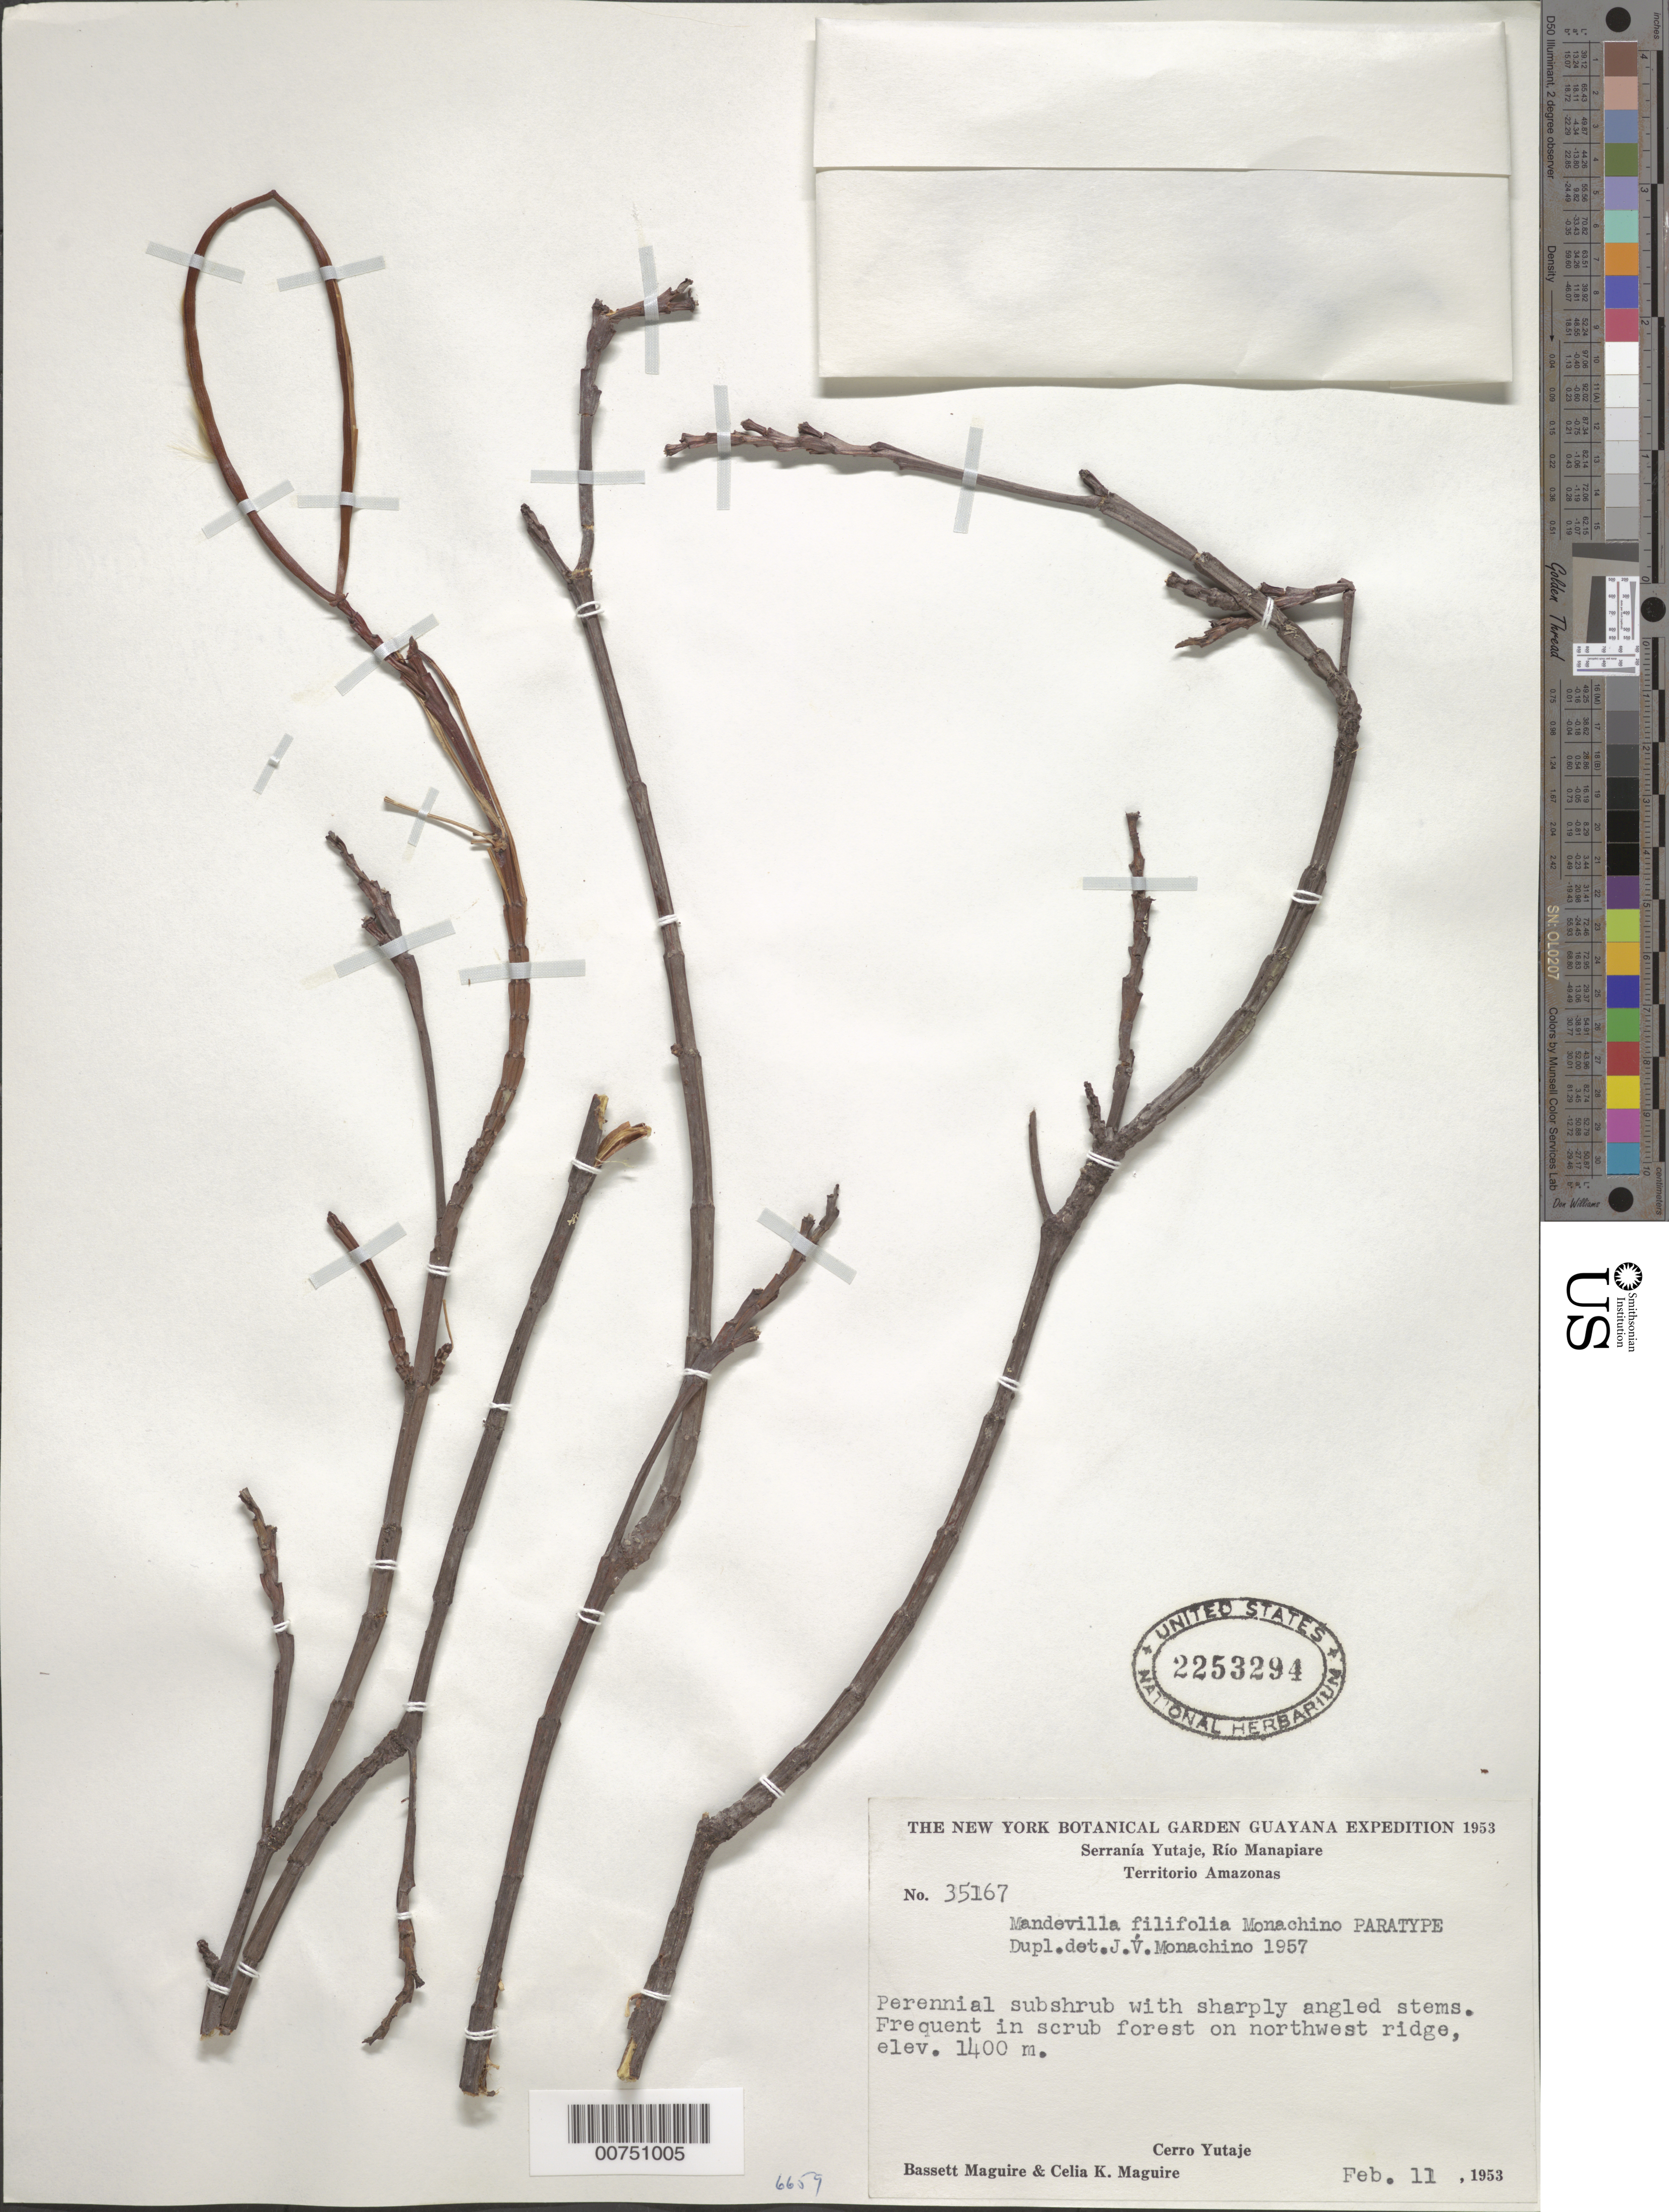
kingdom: Plantae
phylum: Tracheophyta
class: Magnoliopsida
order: Gentianales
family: Apocynaceae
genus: Mandevilla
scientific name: Mandevilla filifolia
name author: Monach.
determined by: Monachino, J. V.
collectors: B. Maguire & C. K. Maguire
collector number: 35167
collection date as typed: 11-Feb-53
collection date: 1953-02-11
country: Venezuela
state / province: Amazonas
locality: Serranía Yutajé, Río Manapiare, Cerro Yutajé, NW ridge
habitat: Scrub forest on NW ridge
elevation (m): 1400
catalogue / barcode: US 2253294